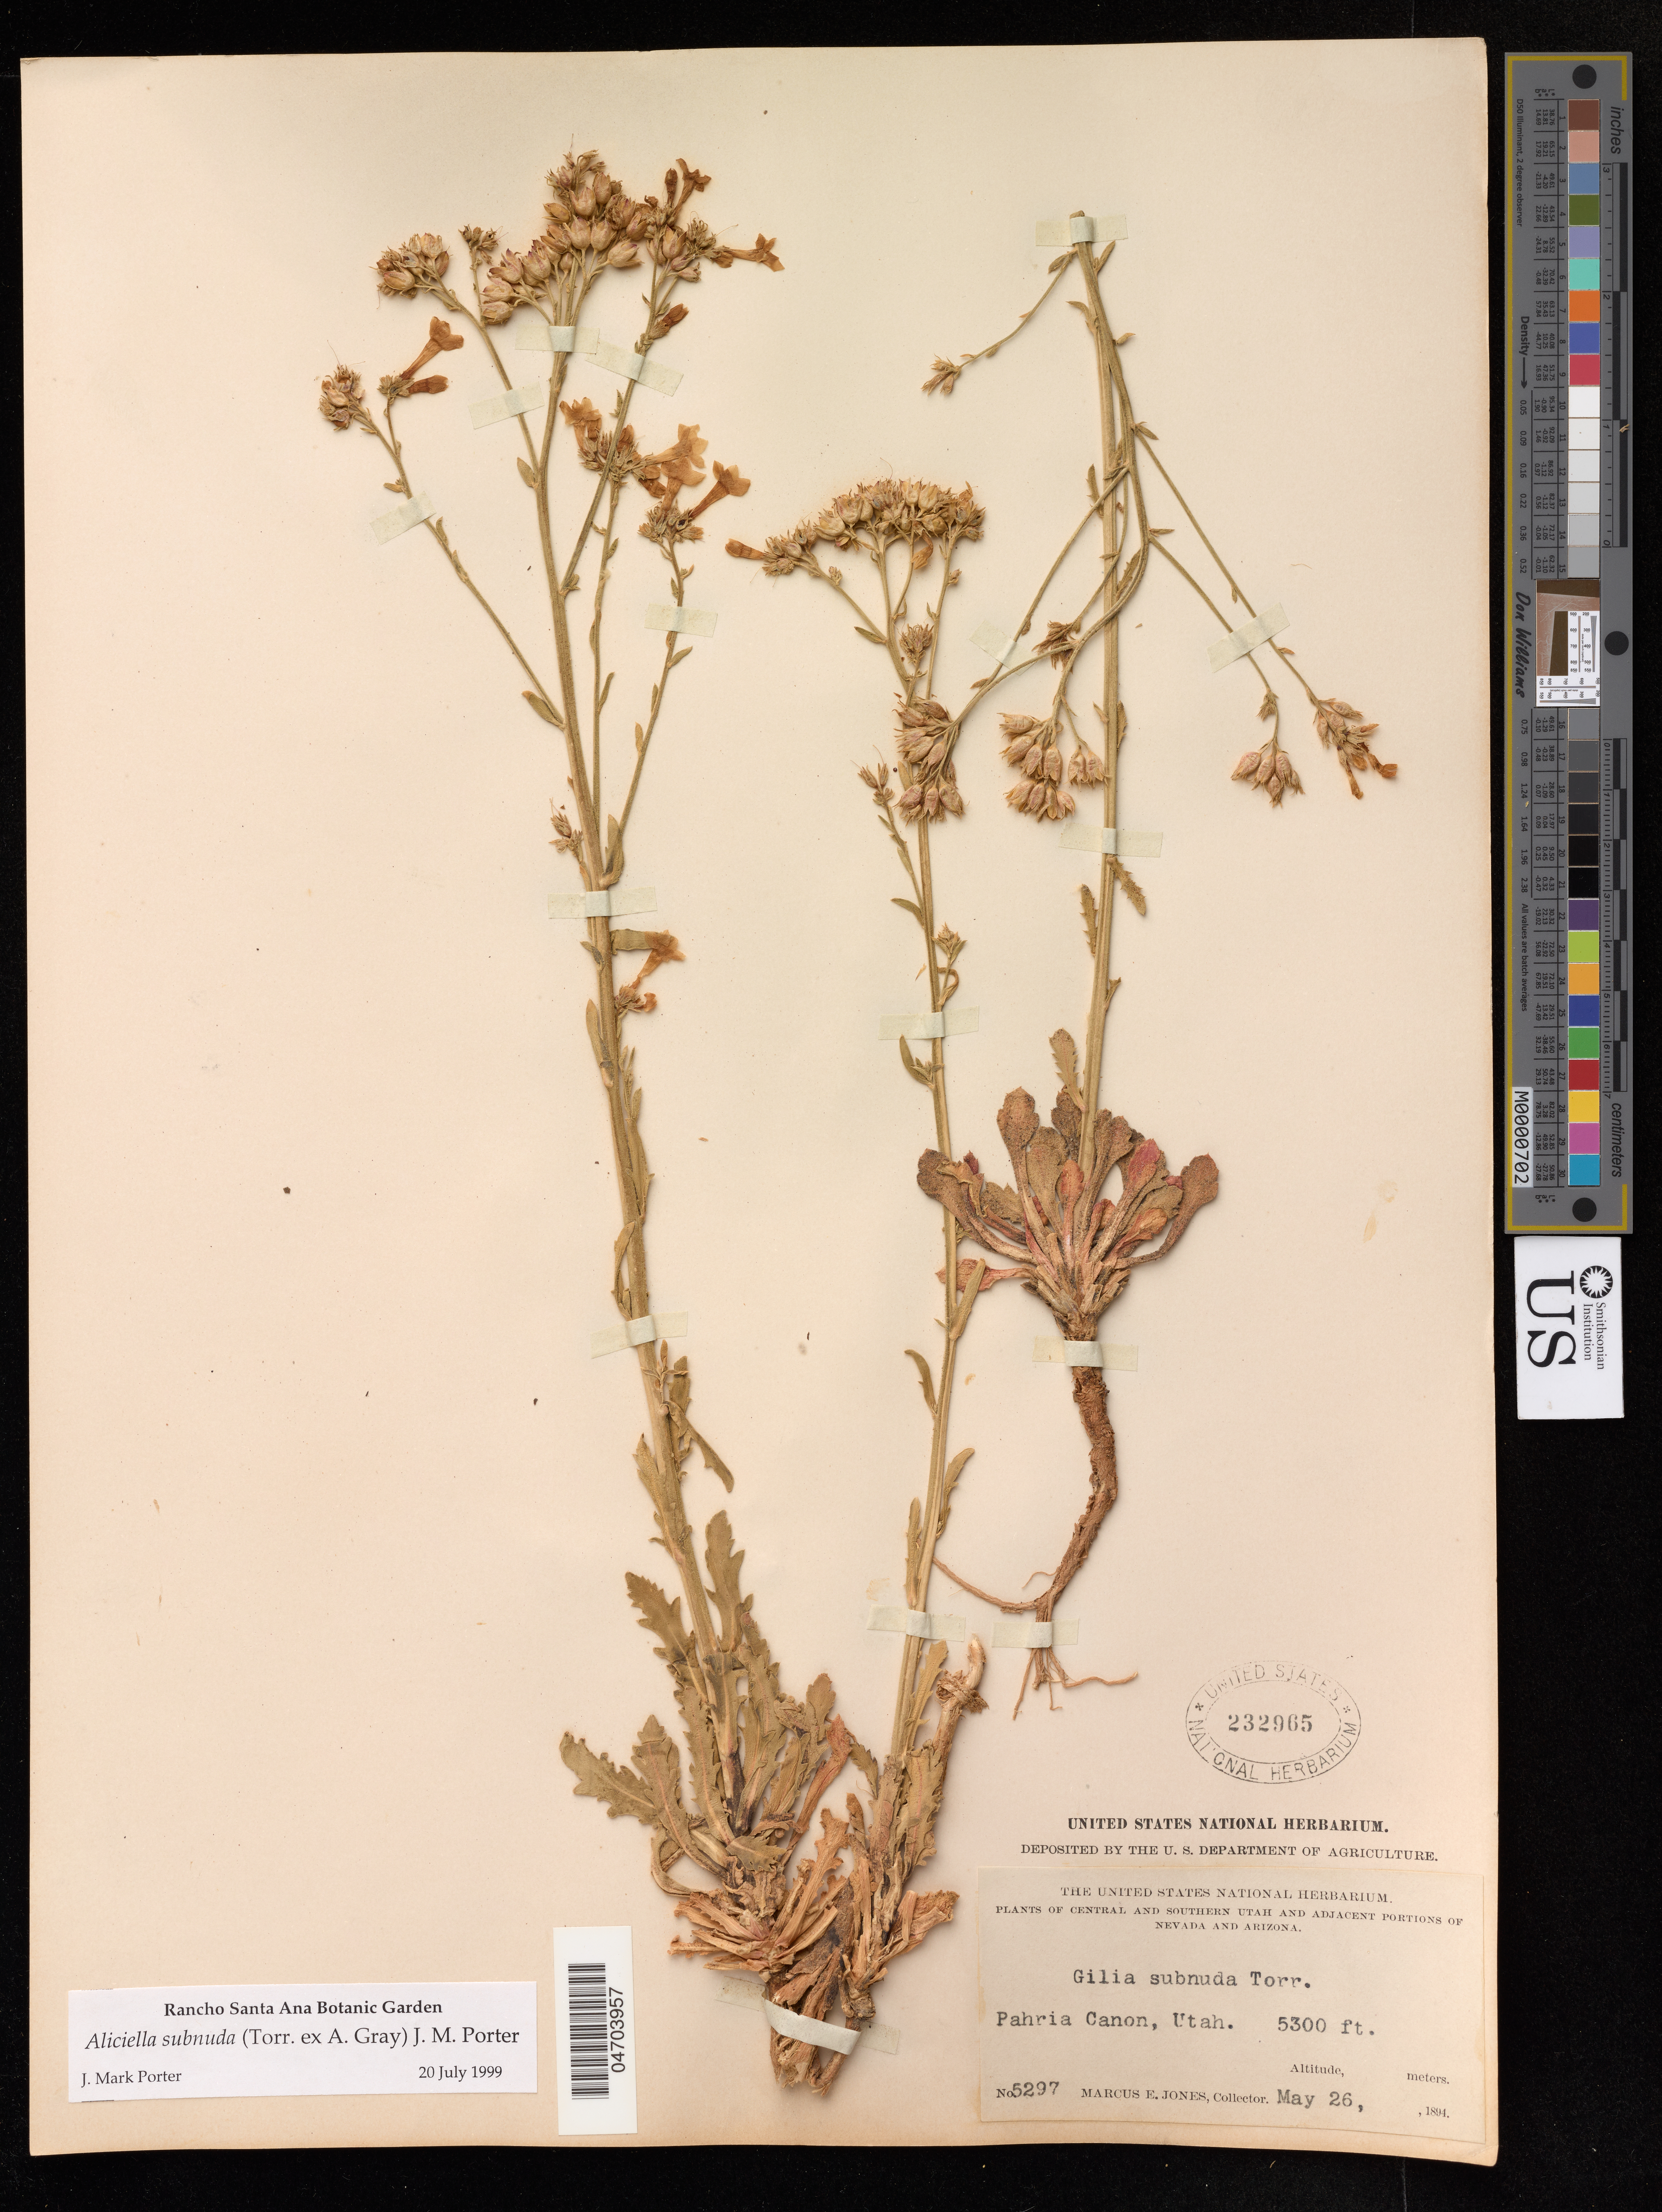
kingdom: Plantae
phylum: Tracheophyta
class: Magnoliopsida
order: Ericales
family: Polemoniaceae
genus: Aliciella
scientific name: Aliciella subnuda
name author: (Torr. ex A. Gray) J.M. Porter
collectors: M. E. Jones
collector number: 5297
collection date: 1894-05-26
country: United States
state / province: Utah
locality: Central and Southern Utah and Adjacent Portions of Nevada and Arizona. Pahria Canon.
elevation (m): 1615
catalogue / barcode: US 232965